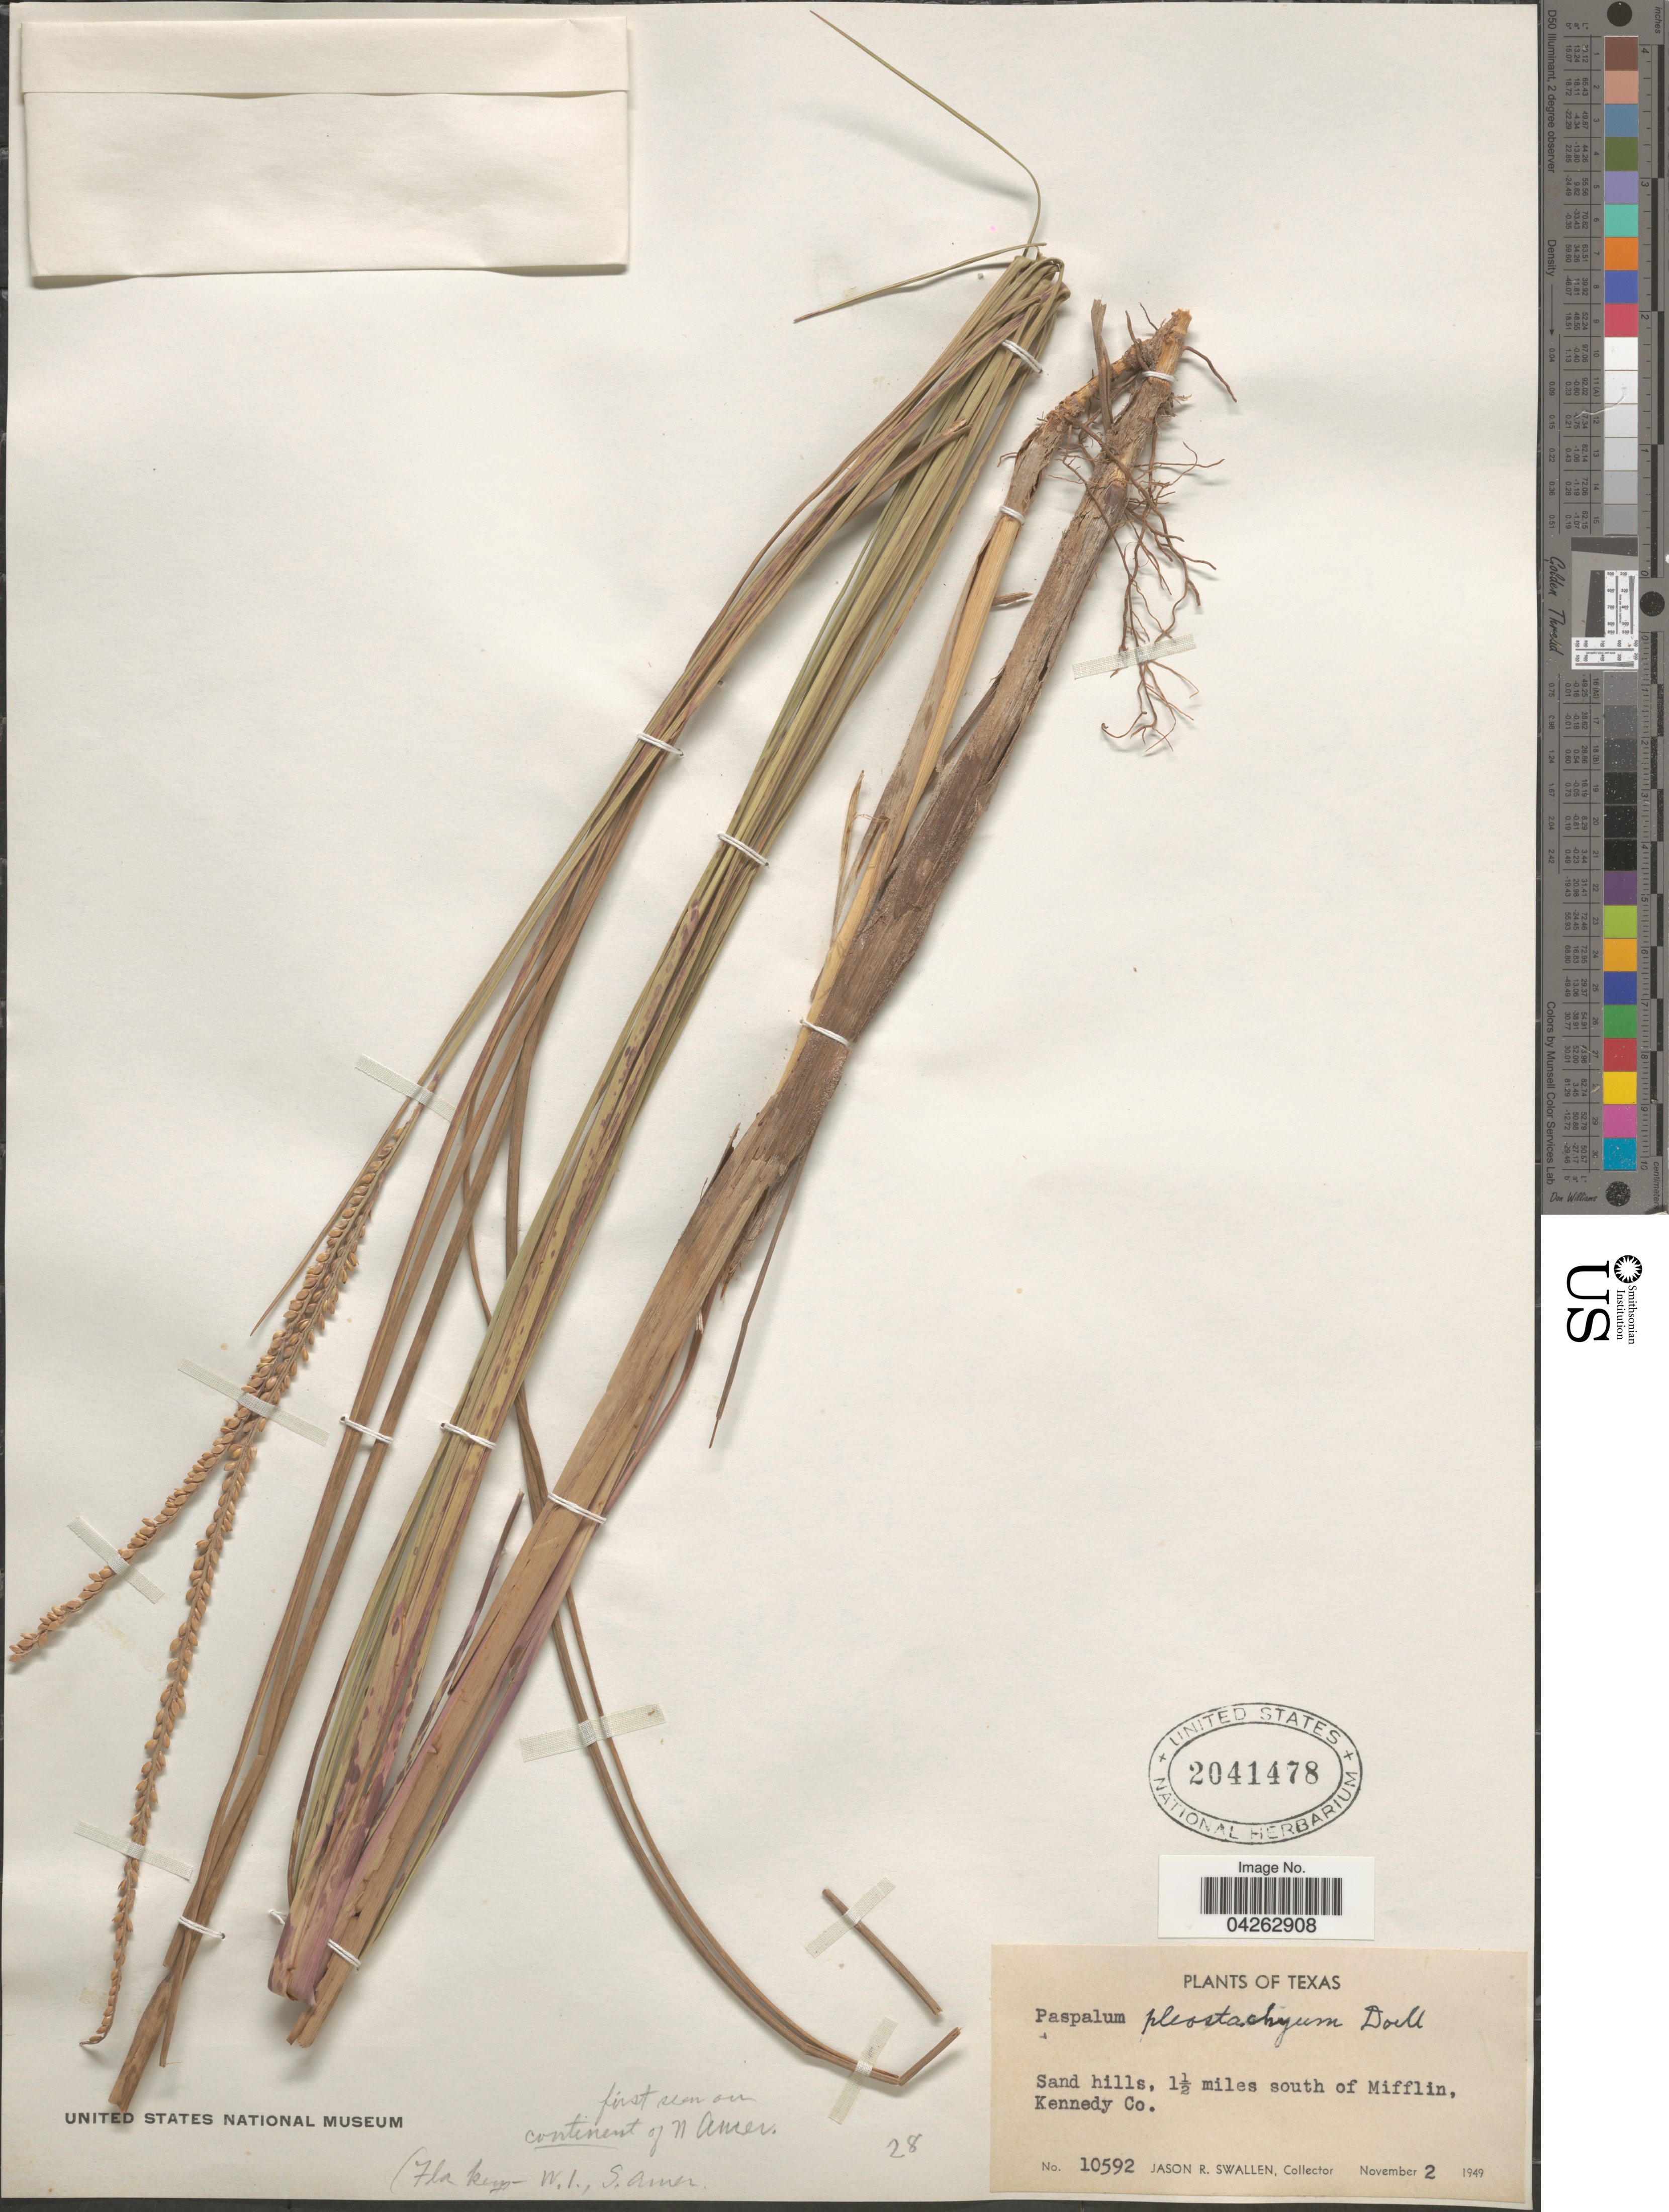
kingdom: Plantae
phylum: Tracheophyta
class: Liliopsida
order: Poales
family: Poaceae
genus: Paspalum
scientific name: Paspalum pleostachyum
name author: Döll in Mart.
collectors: J. R. Swallen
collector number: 10592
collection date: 1949-11-02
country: United States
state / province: Texas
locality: Sand hills, 1½ miles south of Mifflin, Kennedy Co.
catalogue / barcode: US 2041478